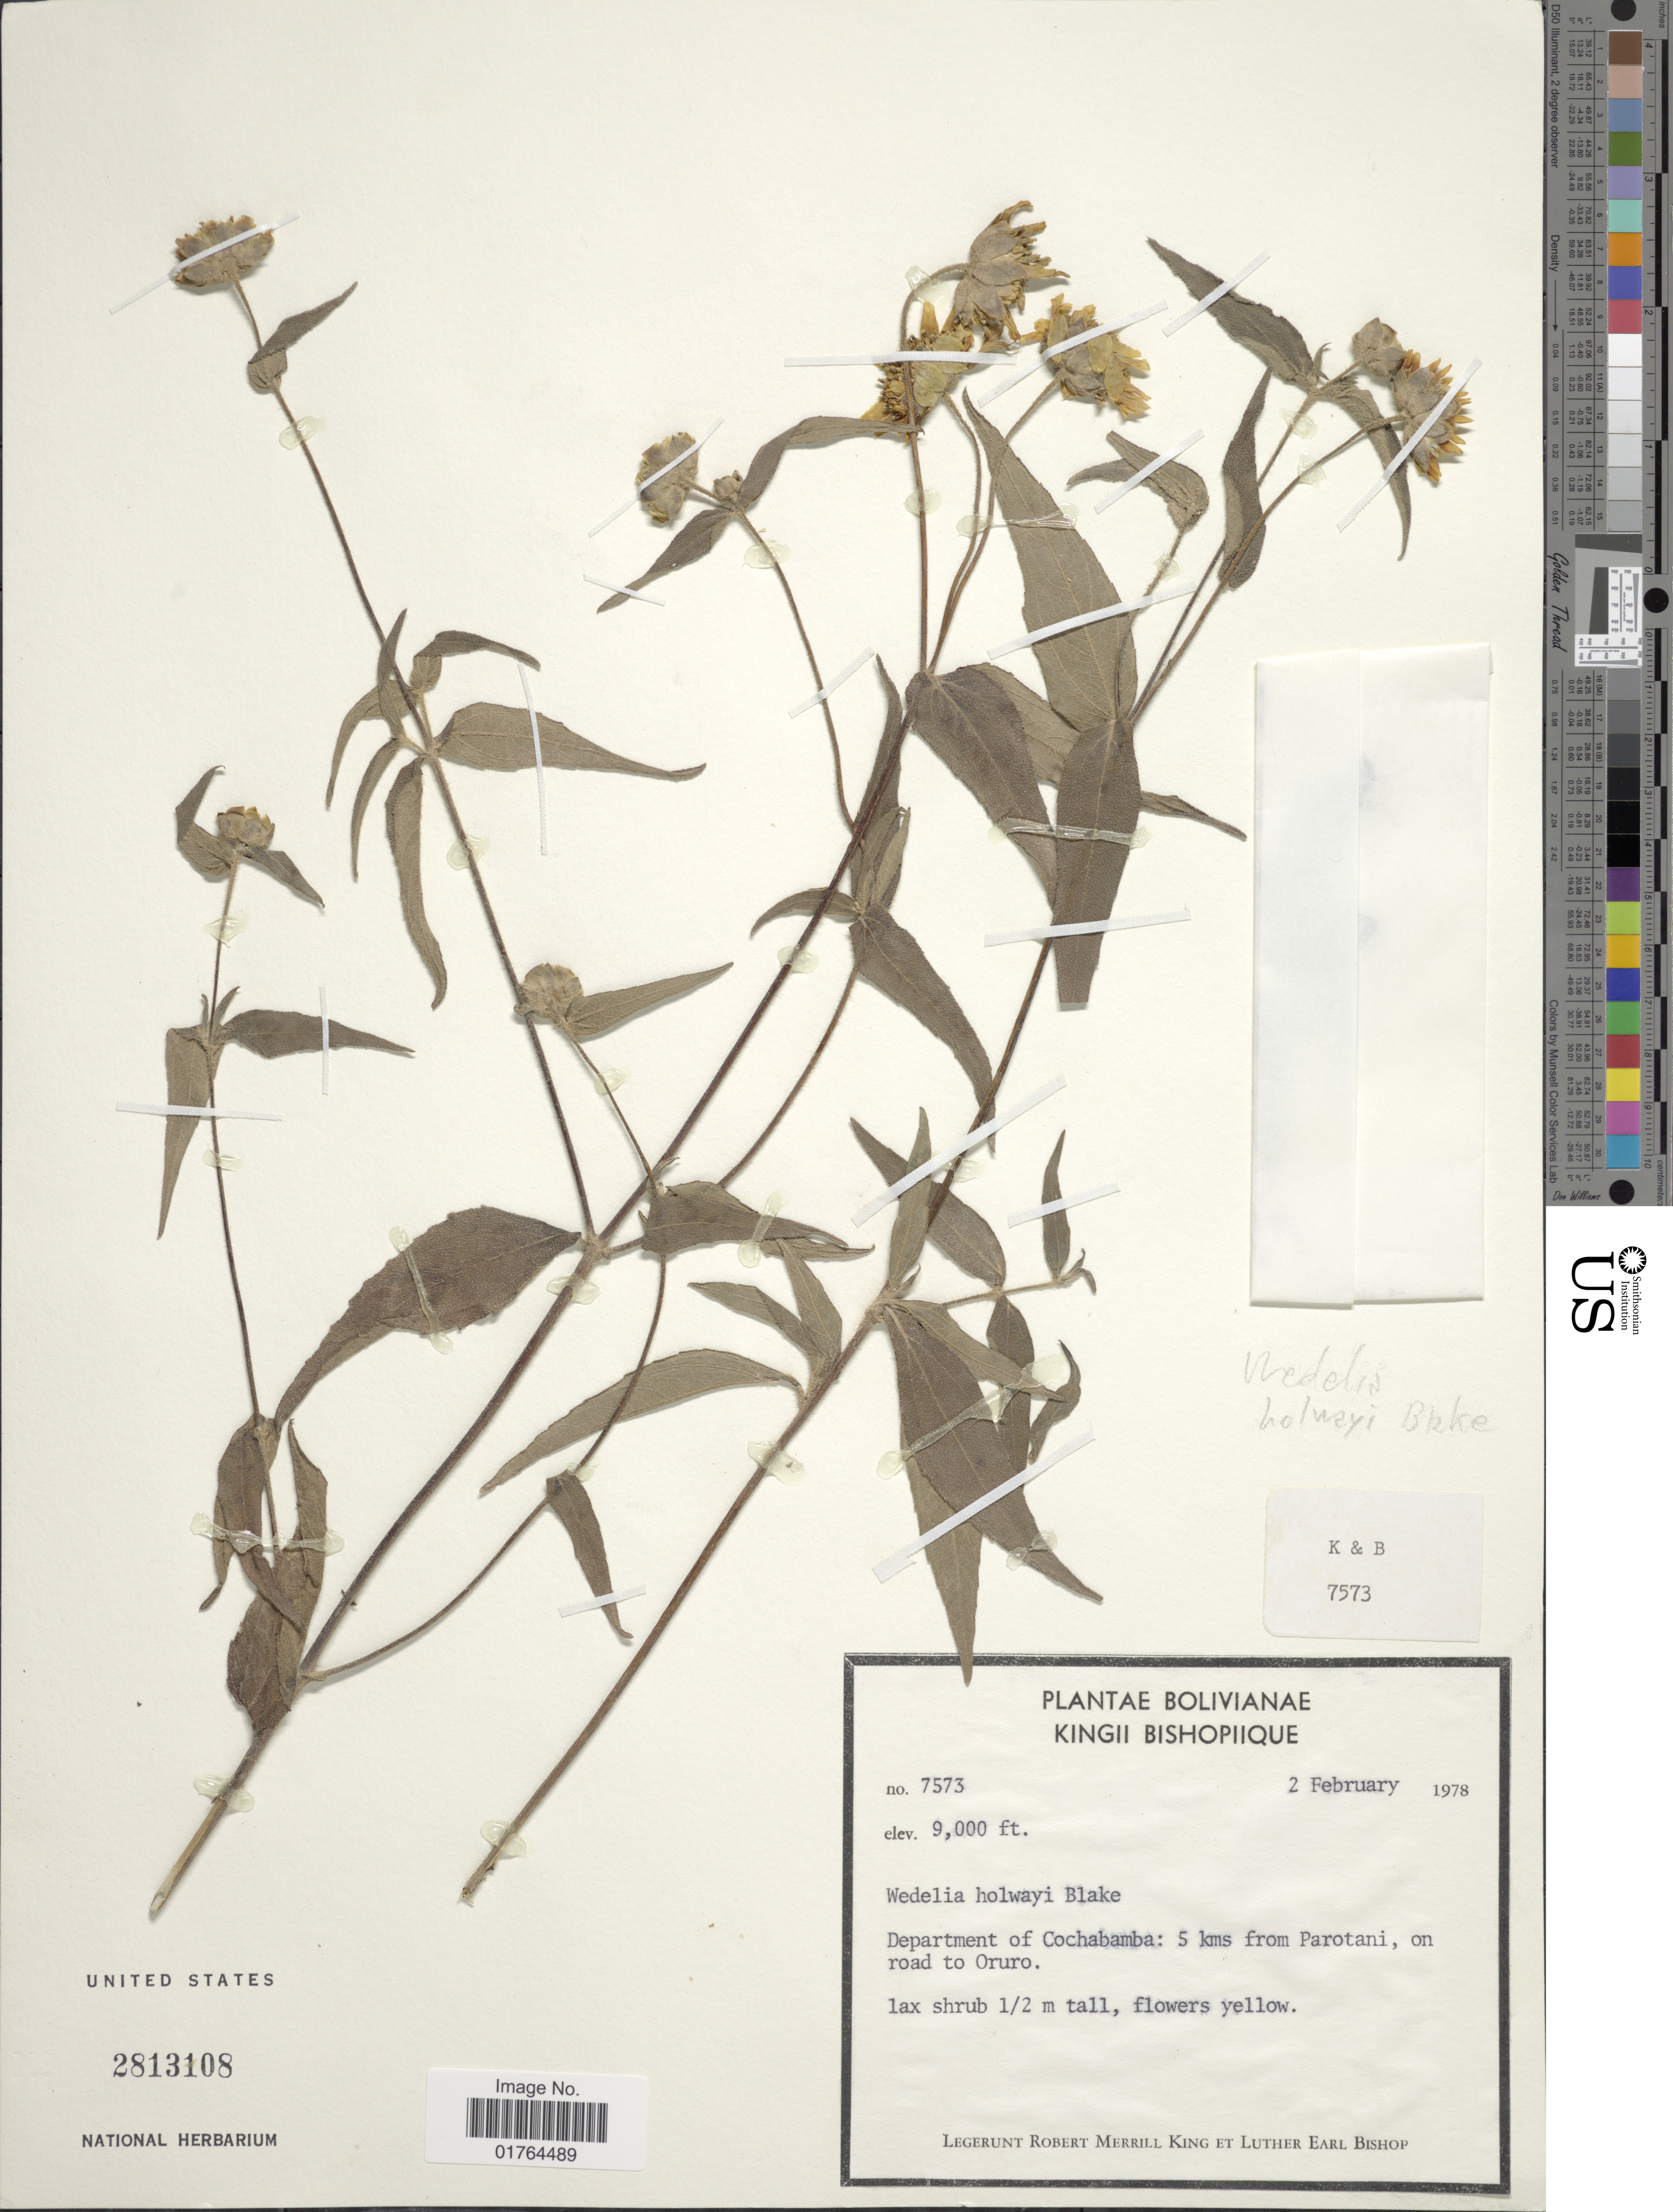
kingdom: Plantae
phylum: Tracheophyta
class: Magnoliopsida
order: Asterales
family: Asteraceae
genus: Wedelia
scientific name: Wedelia holwayi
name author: S.F. Blake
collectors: R. M. King & L. E. Bishop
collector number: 7573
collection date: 1978-02-02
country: Bolivia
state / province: Cochabamba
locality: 5 kms from Parotani, on road to Oruro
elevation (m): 2743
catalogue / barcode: US 2813108